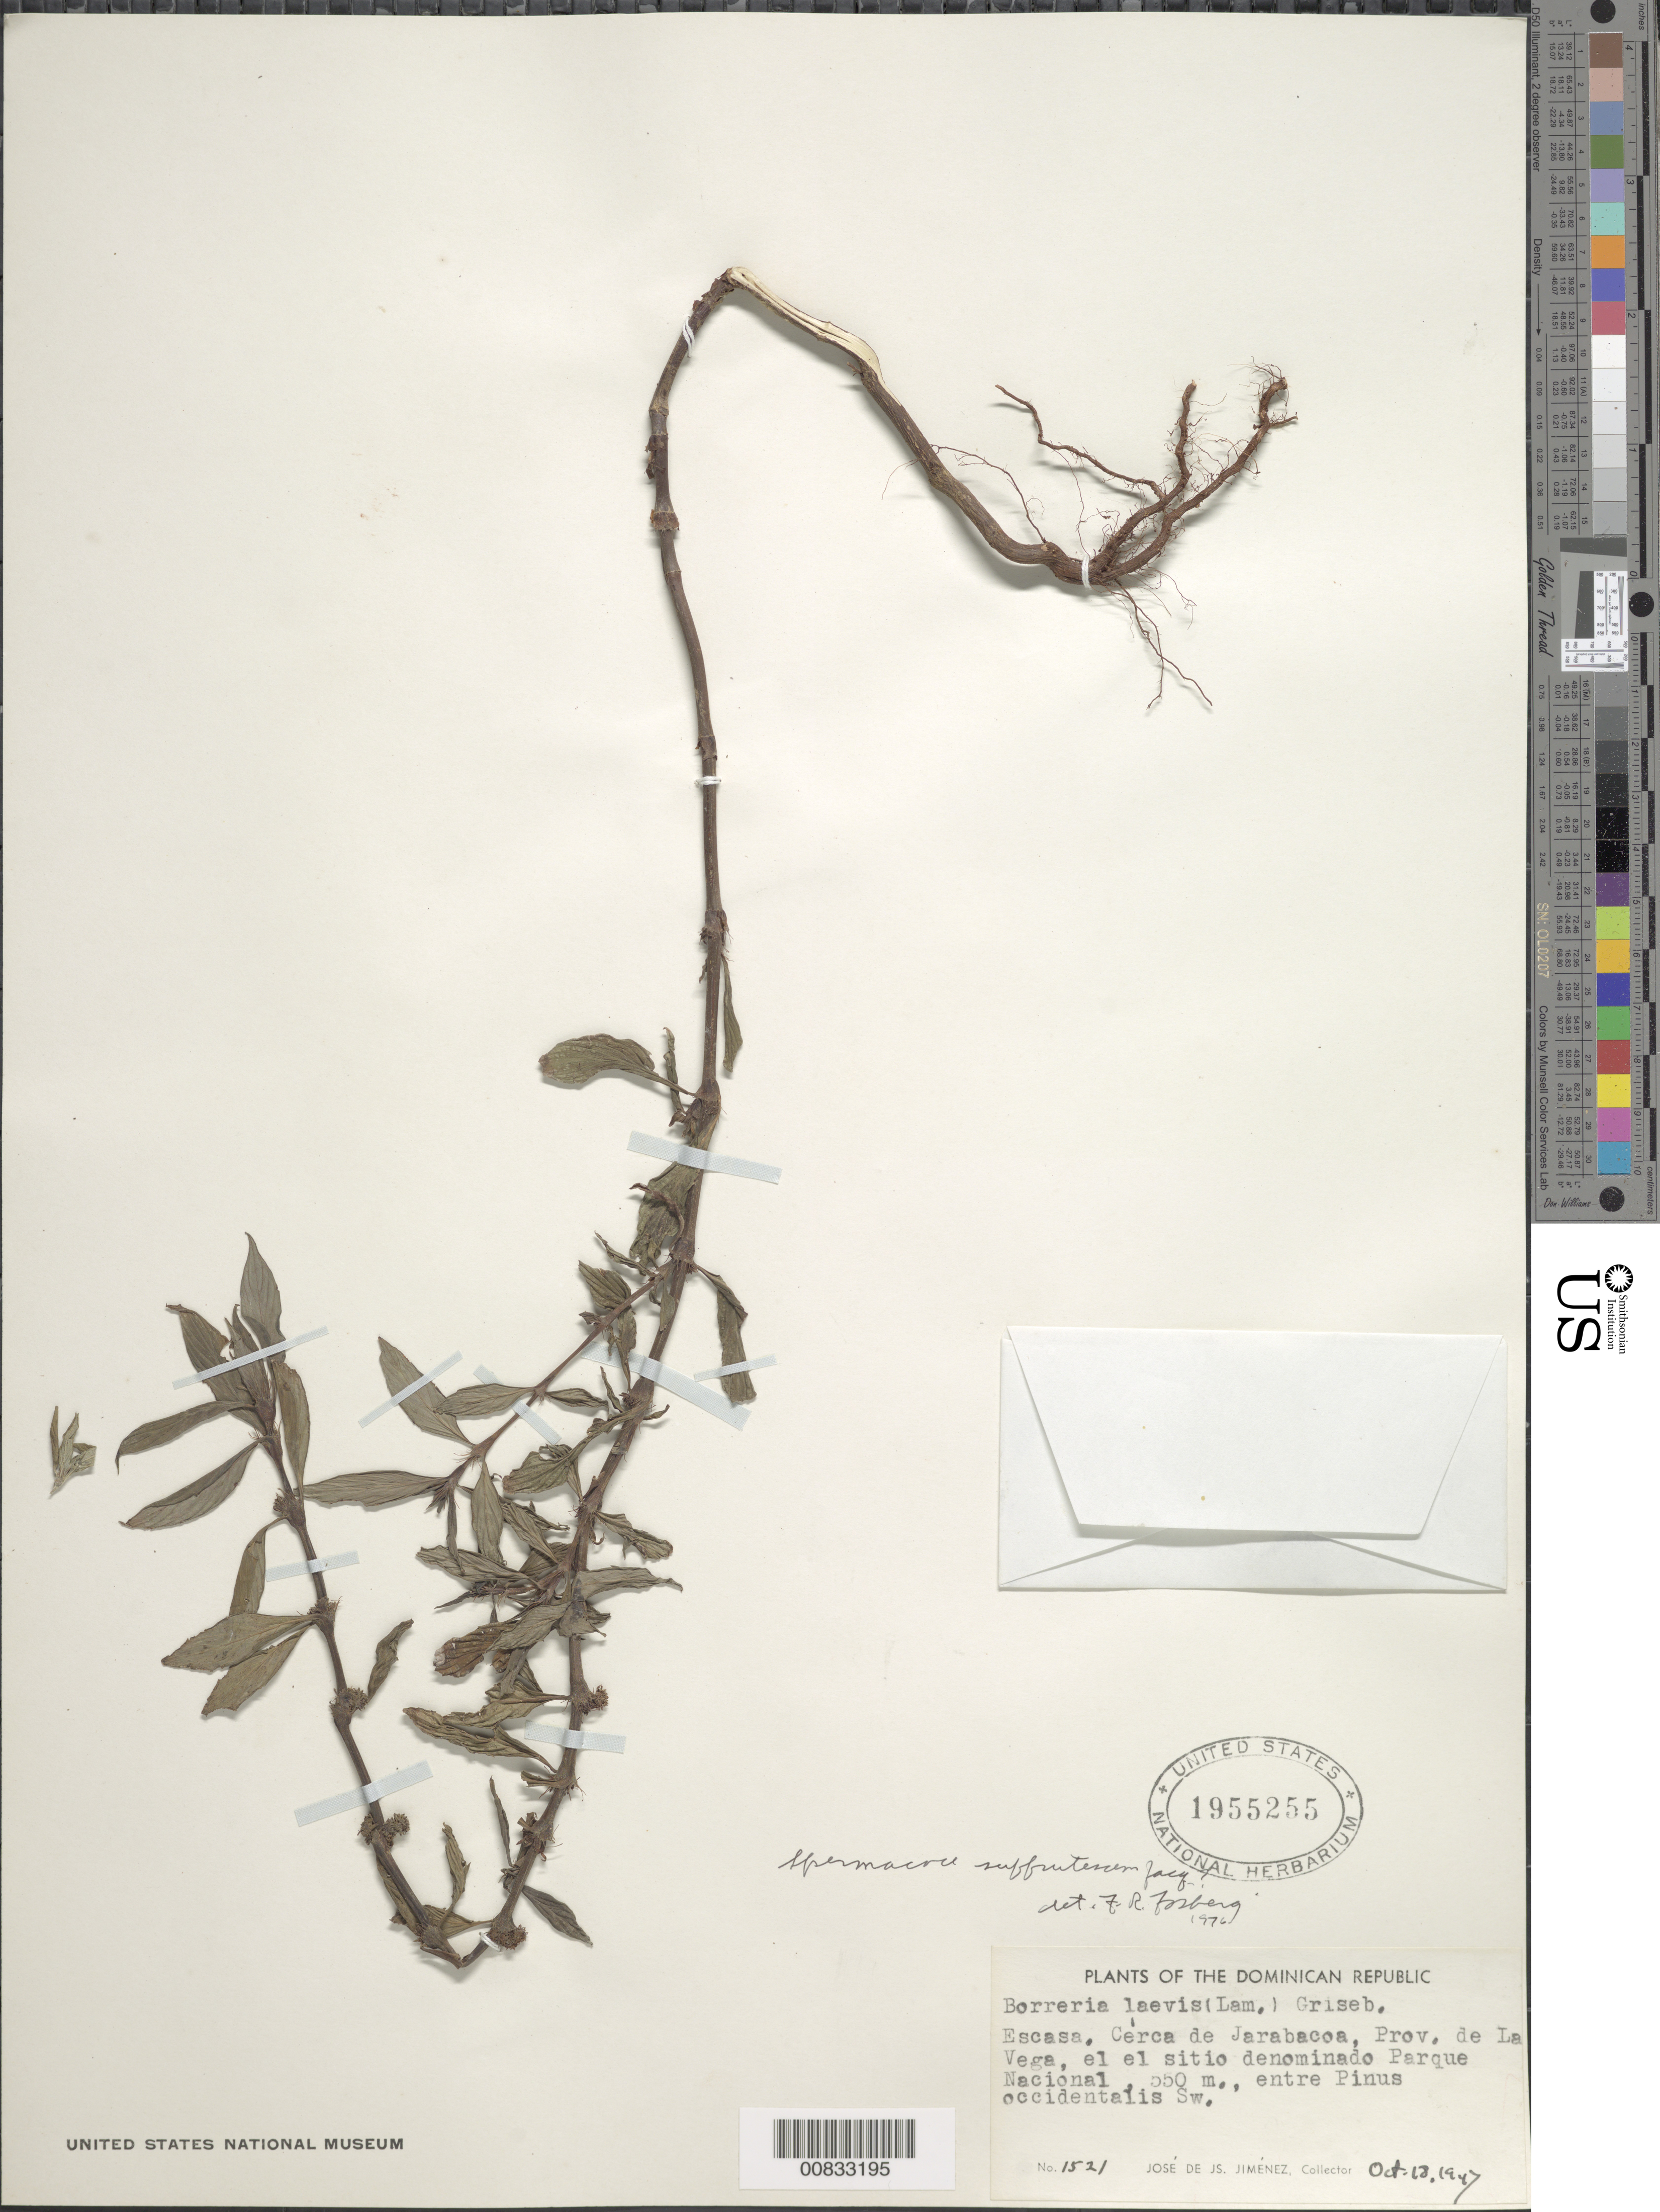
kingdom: Plantae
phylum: Tracheophyta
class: Magnoliopsida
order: Gentianales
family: Rubiaceae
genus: Spermacoce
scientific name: Spermacoce remota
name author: Lam.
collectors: J. J. Jiménez Almonte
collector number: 1521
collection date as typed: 18 Oct 1947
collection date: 1947-10-18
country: Dominican Republic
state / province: La Vega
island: Hispaniola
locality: Cerca de Jarabacoa, el sitio denominado Parque Nacional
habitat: Entre Pinus occidentalis Sw.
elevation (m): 550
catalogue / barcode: US 1955255